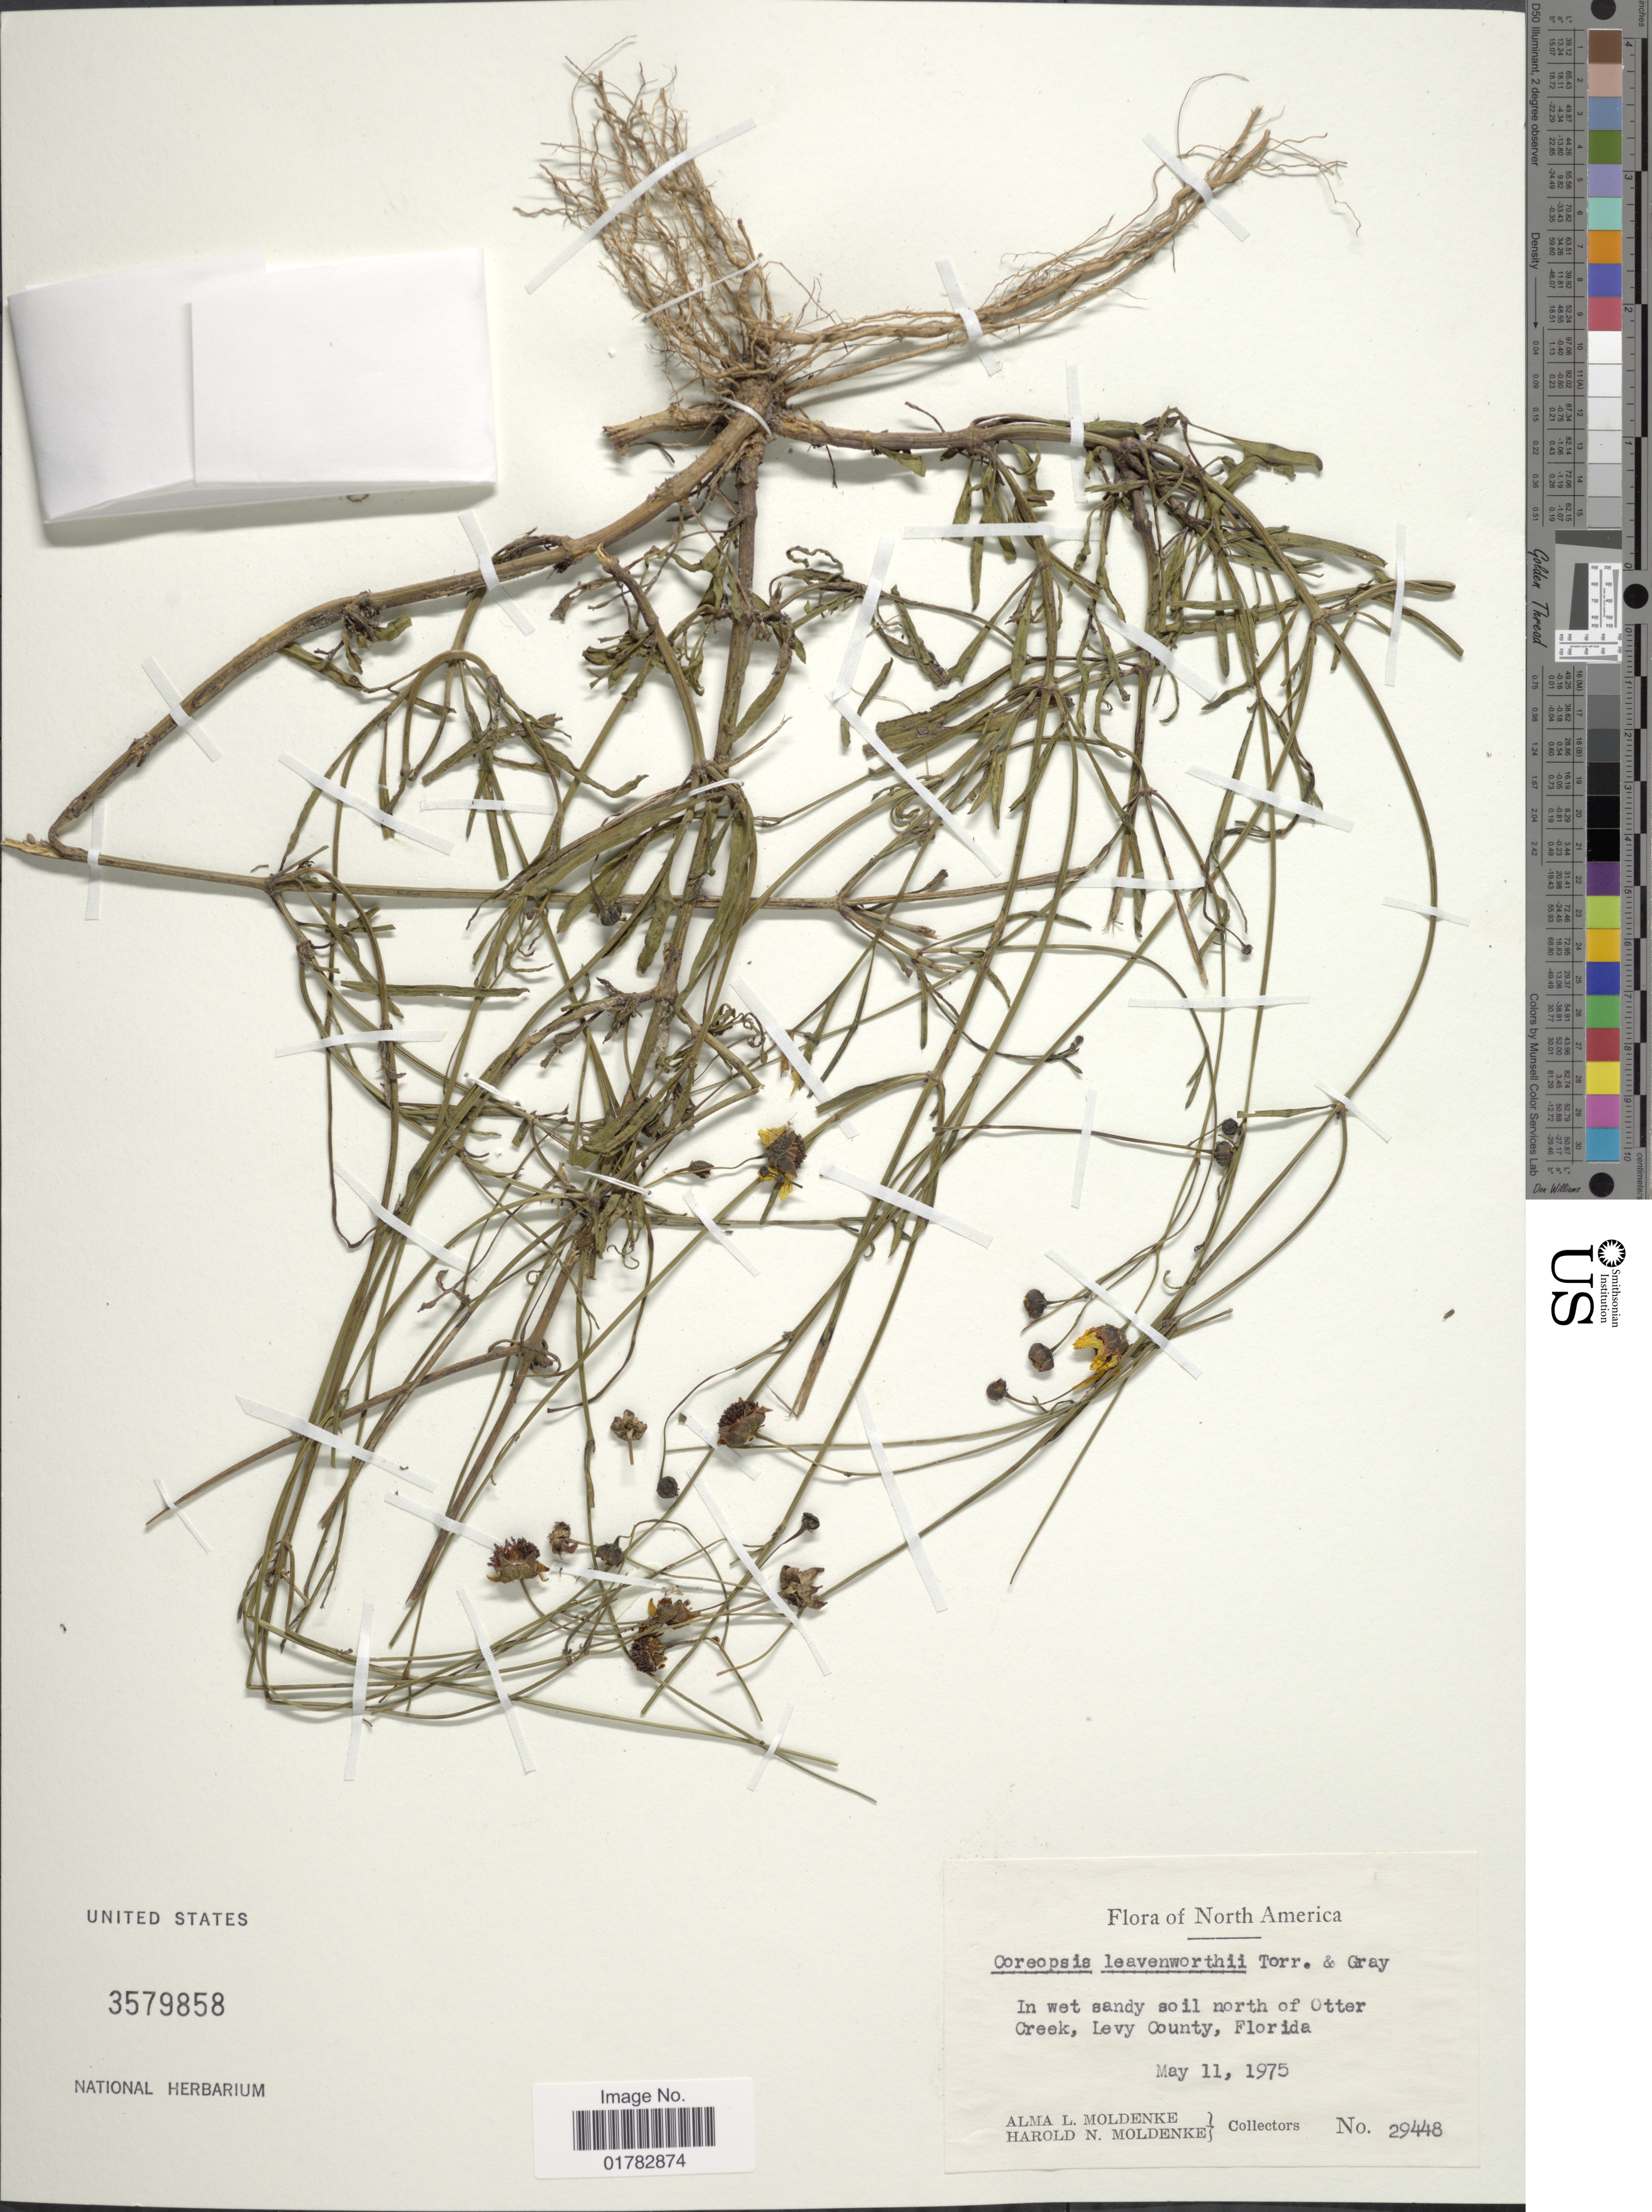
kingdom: Plantae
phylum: Tracheophyta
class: Magnoliopsida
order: Asterales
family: Asteraceae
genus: Coreopsis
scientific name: Coreopsis leavenworthii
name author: Torr. & A. Gray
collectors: A. L. Moldenke & H. N. Moldenke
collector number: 29448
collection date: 1975-05-11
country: United States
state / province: Florida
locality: North America, in west sandy soil north of Otter Creek, Levy County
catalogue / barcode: US 3579858